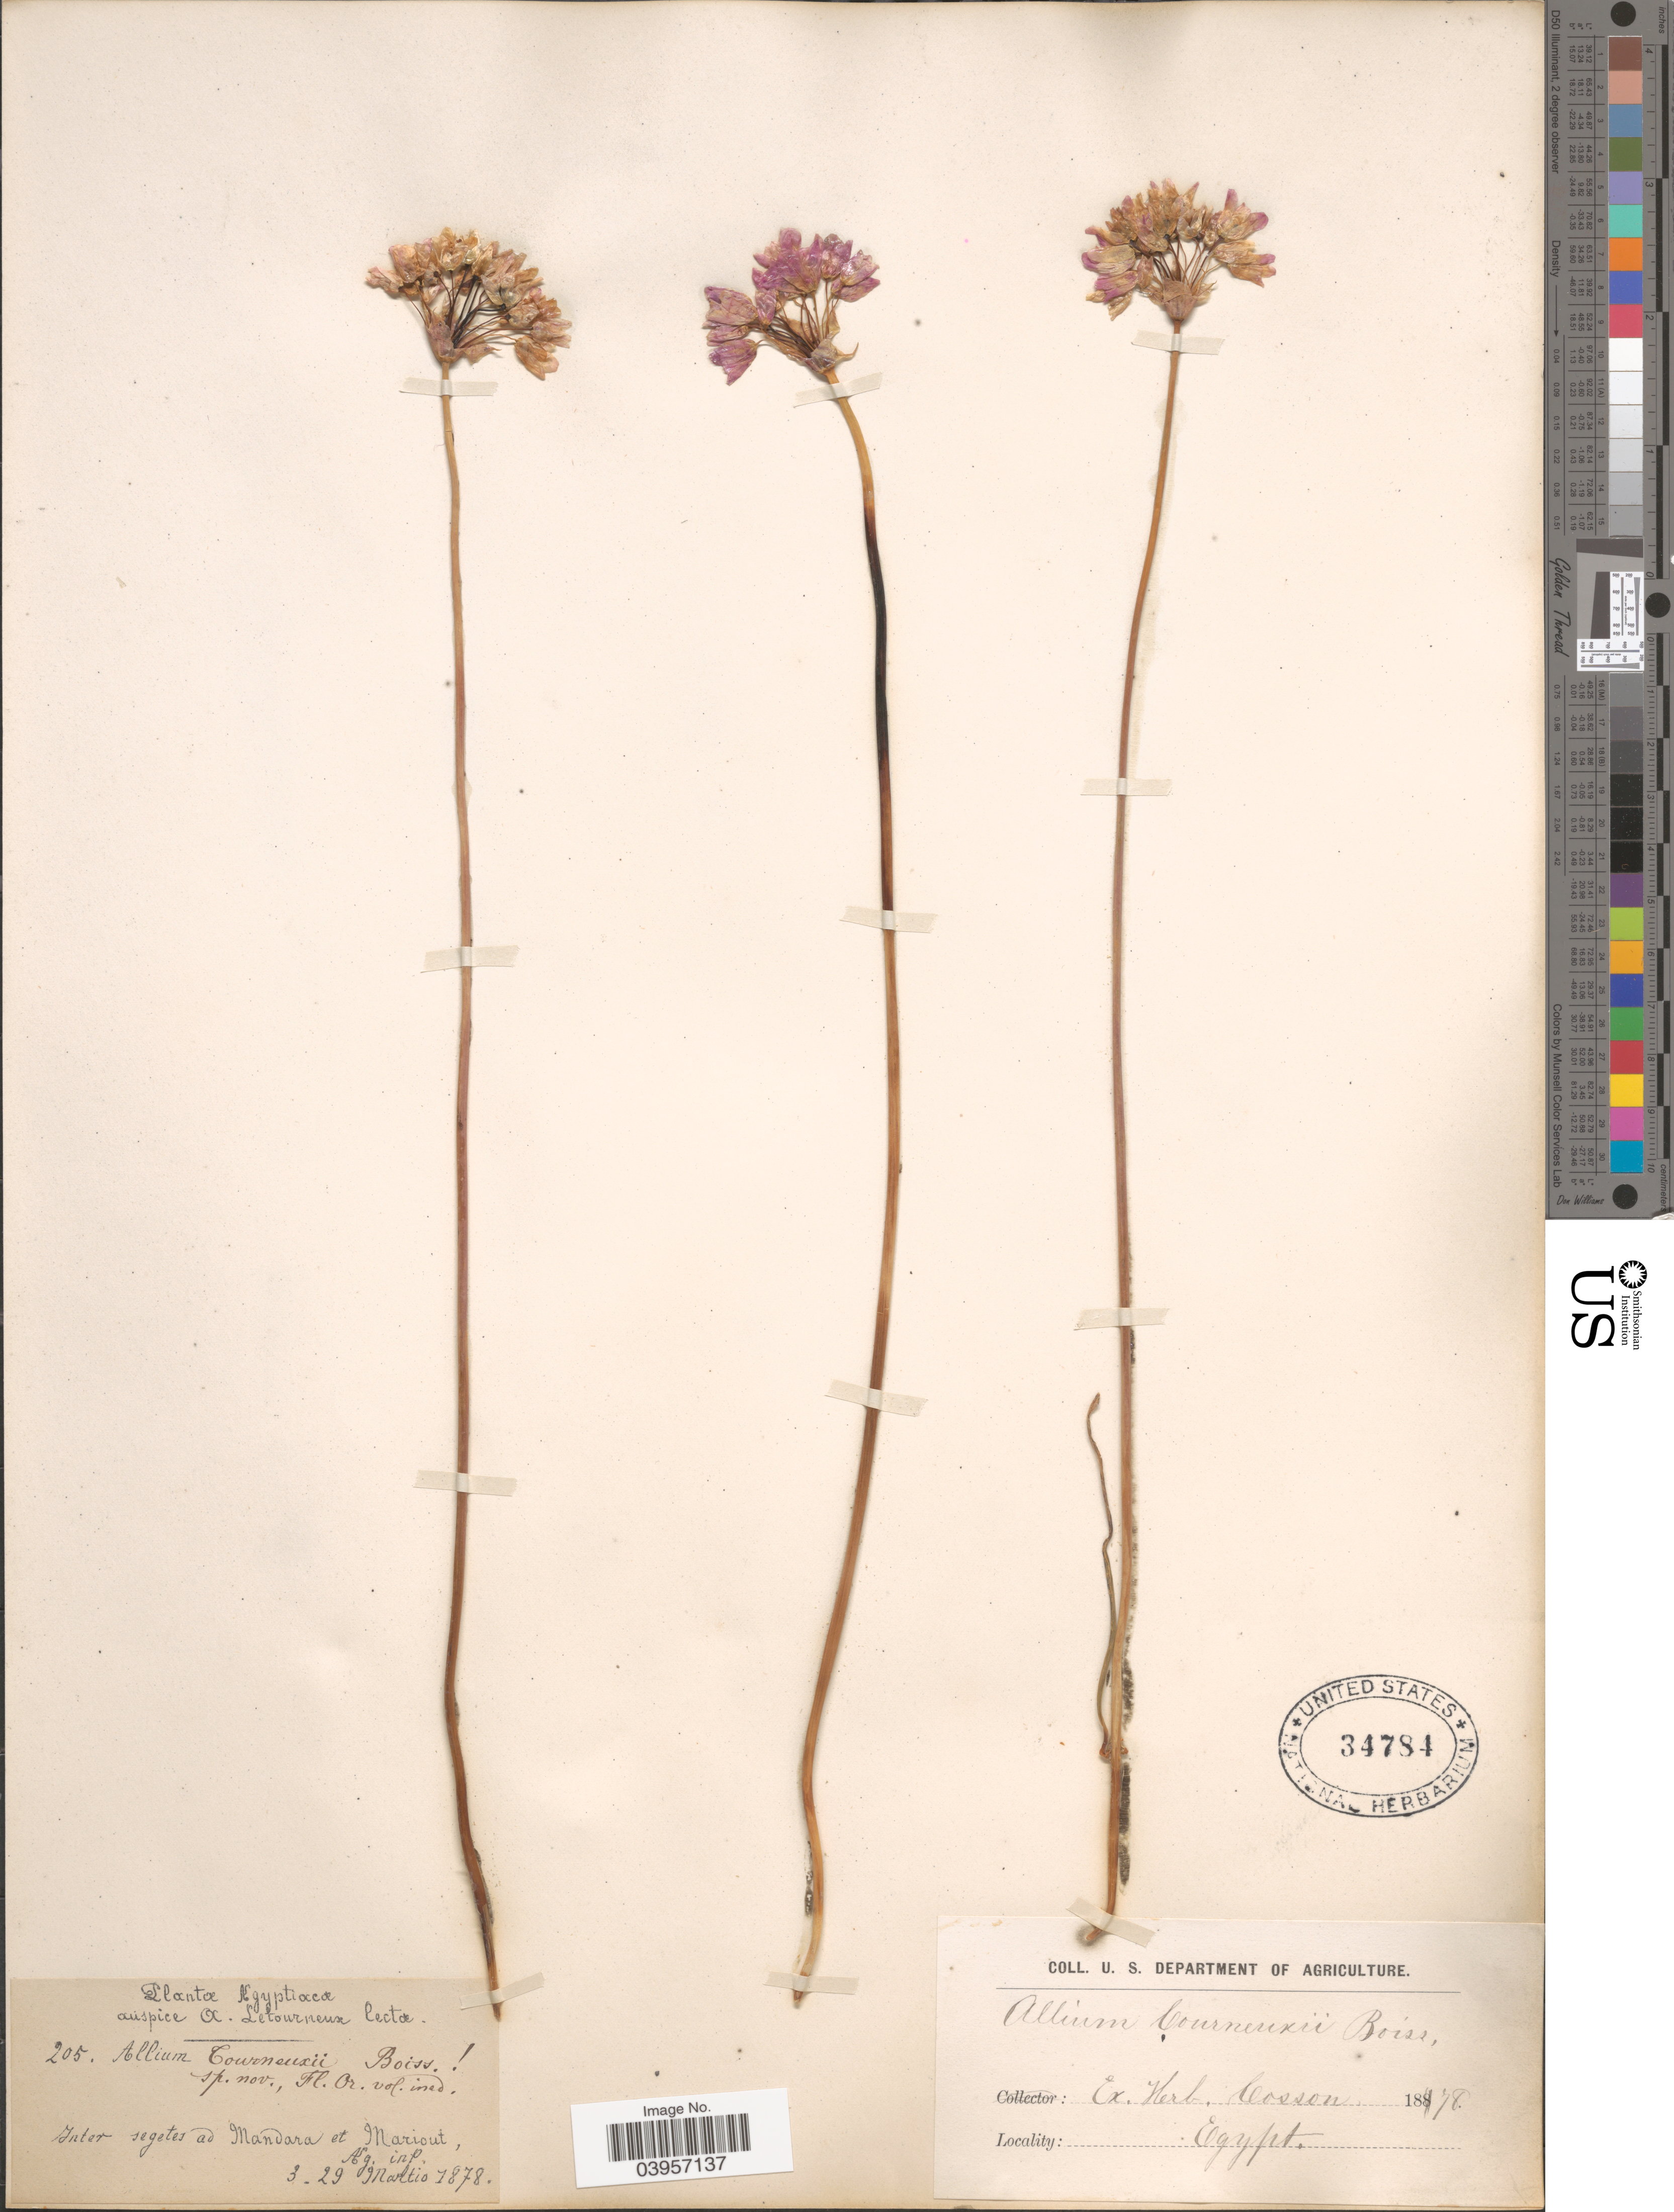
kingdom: Plantae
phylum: Tracheophyta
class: Liliopsida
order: Asparagales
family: Amaryllidaceae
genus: Allium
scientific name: Allium tourneuxii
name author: Chabert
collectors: A. Letourneux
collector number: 205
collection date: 1878-03-03/1878-03-29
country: Egypt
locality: Ægyptiacæ. Inter segetes ad Mandara et Mariout.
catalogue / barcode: US 34784